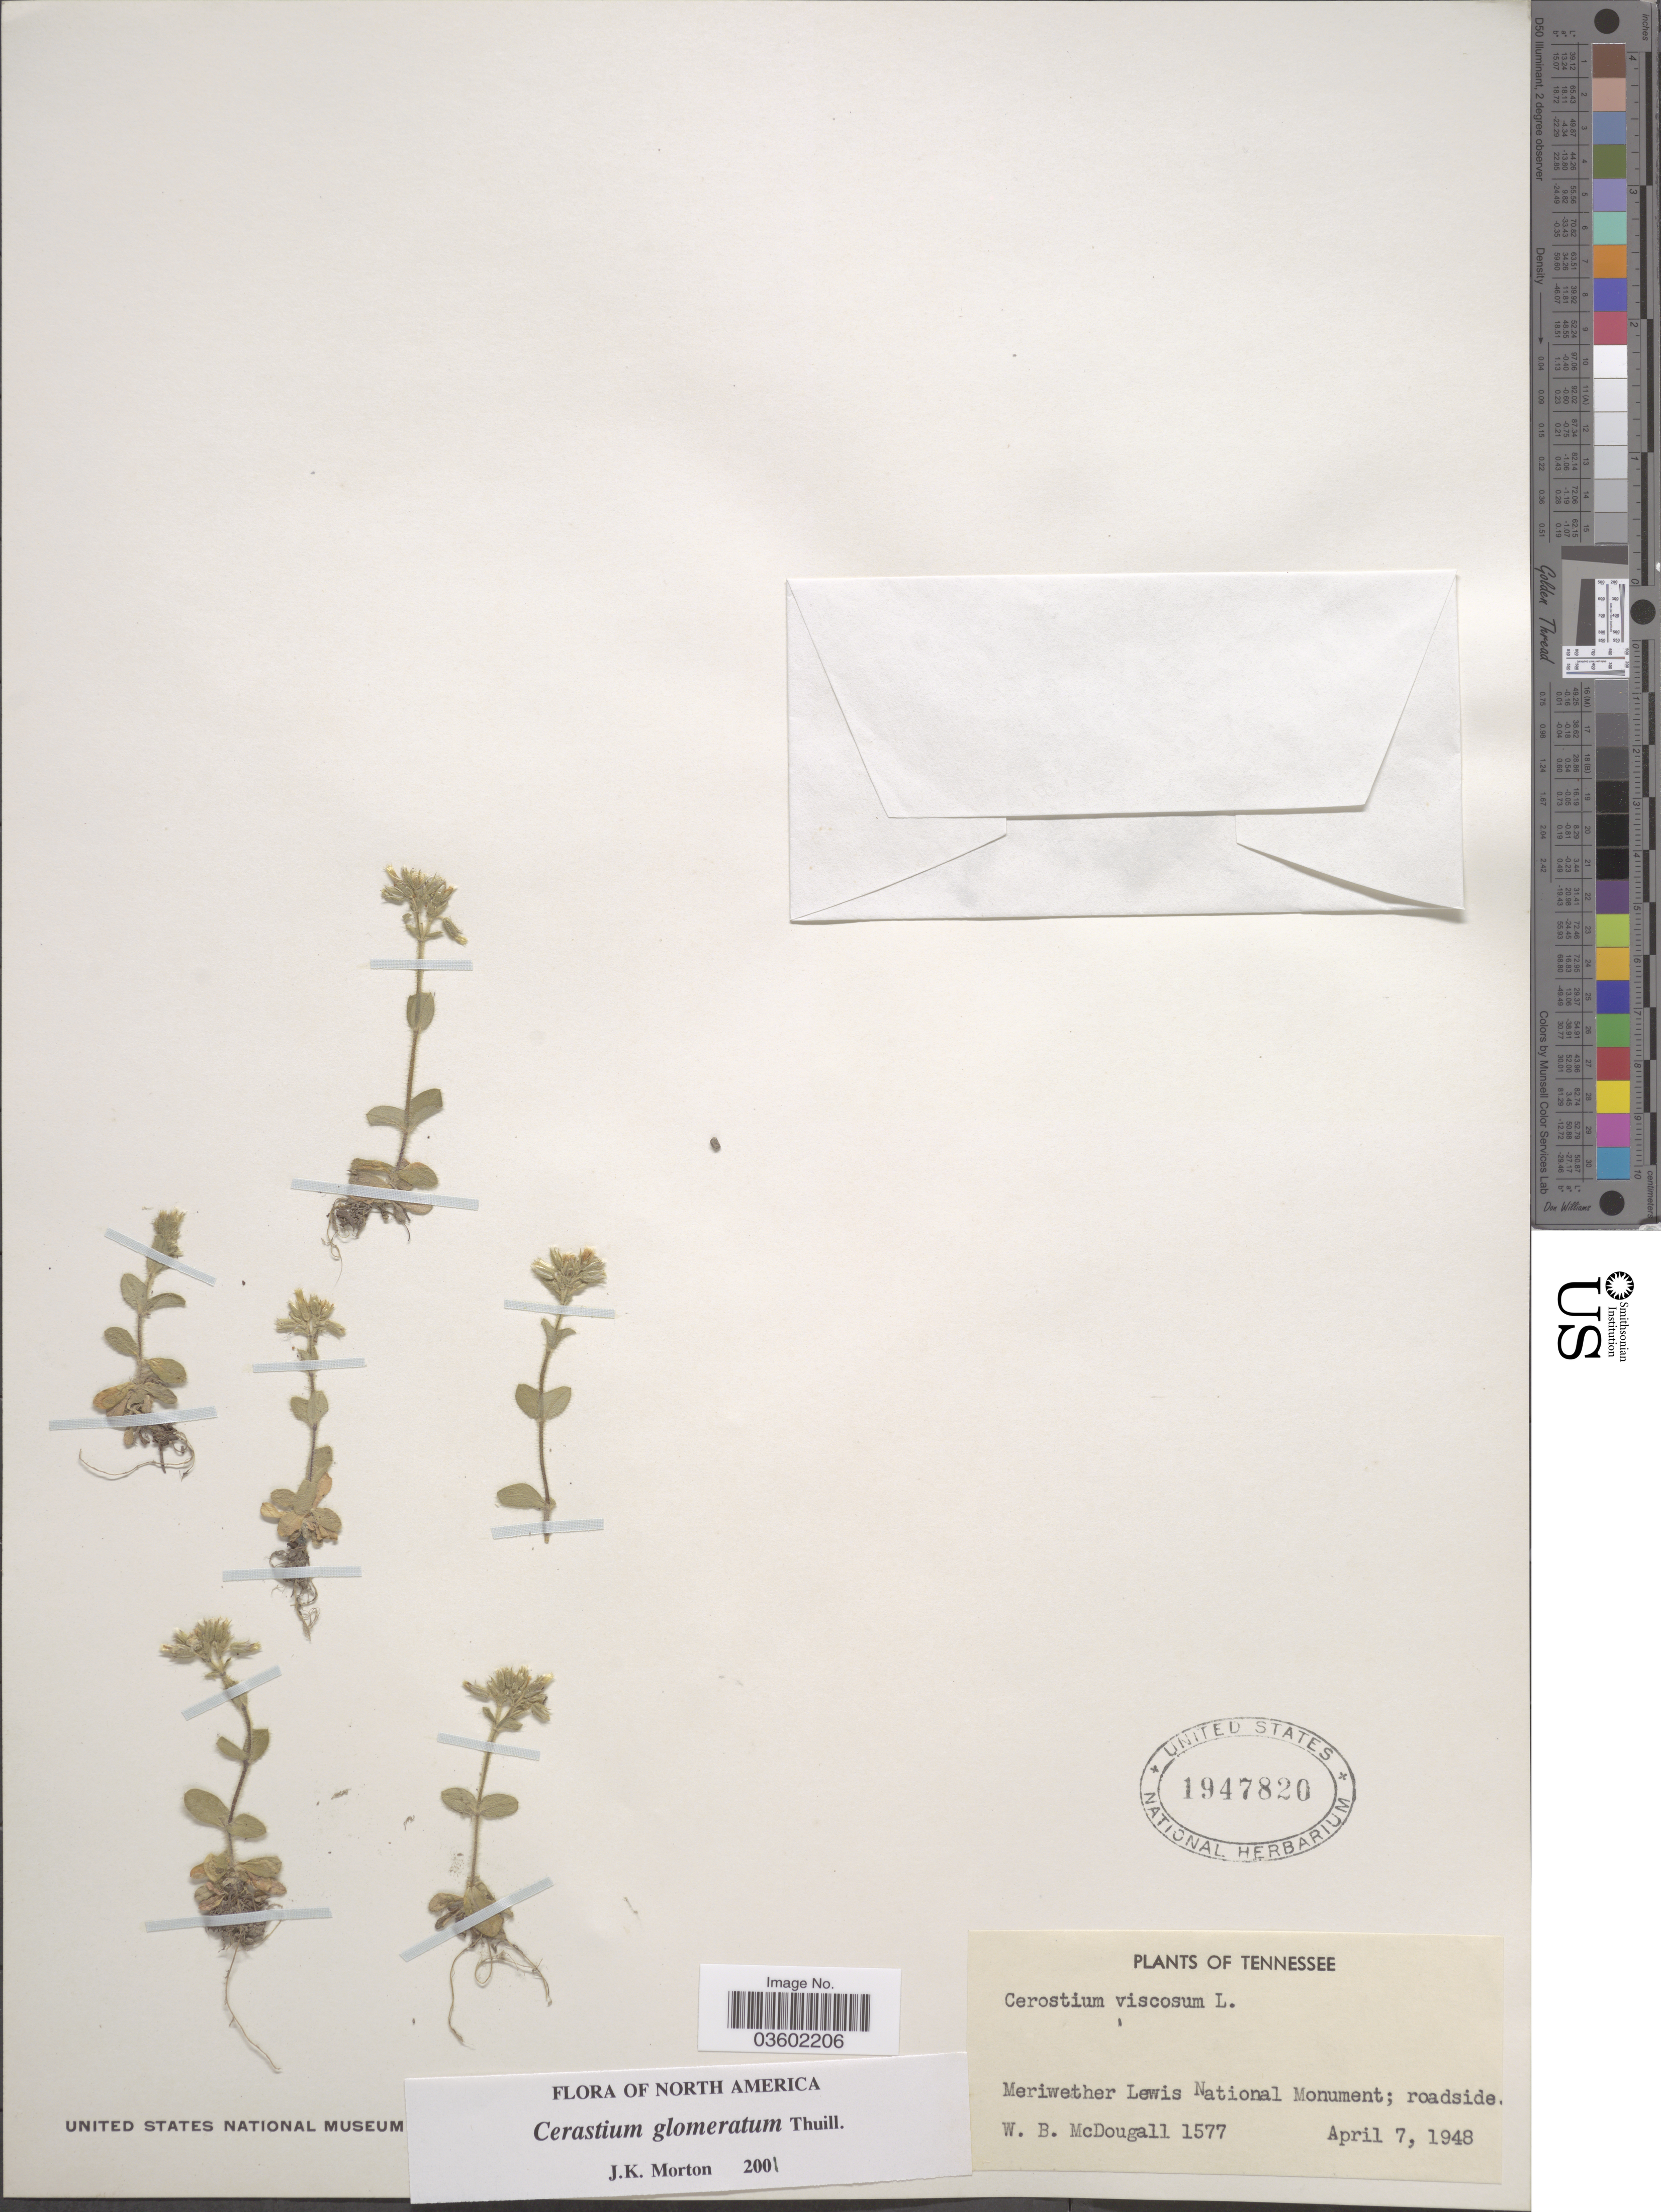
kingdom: Plantae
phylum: Tracheophyta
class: Magnoliopsida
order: Caryophyllales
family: Caryophyllaceae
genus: Cerastium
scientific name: Cerastium viscosum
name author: L.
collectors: W. B. McDougall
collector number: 1577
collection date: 1948-04-07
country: United States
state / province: Tennessee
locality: Meriwether Lewis National Monument.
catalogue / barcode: US 1947820